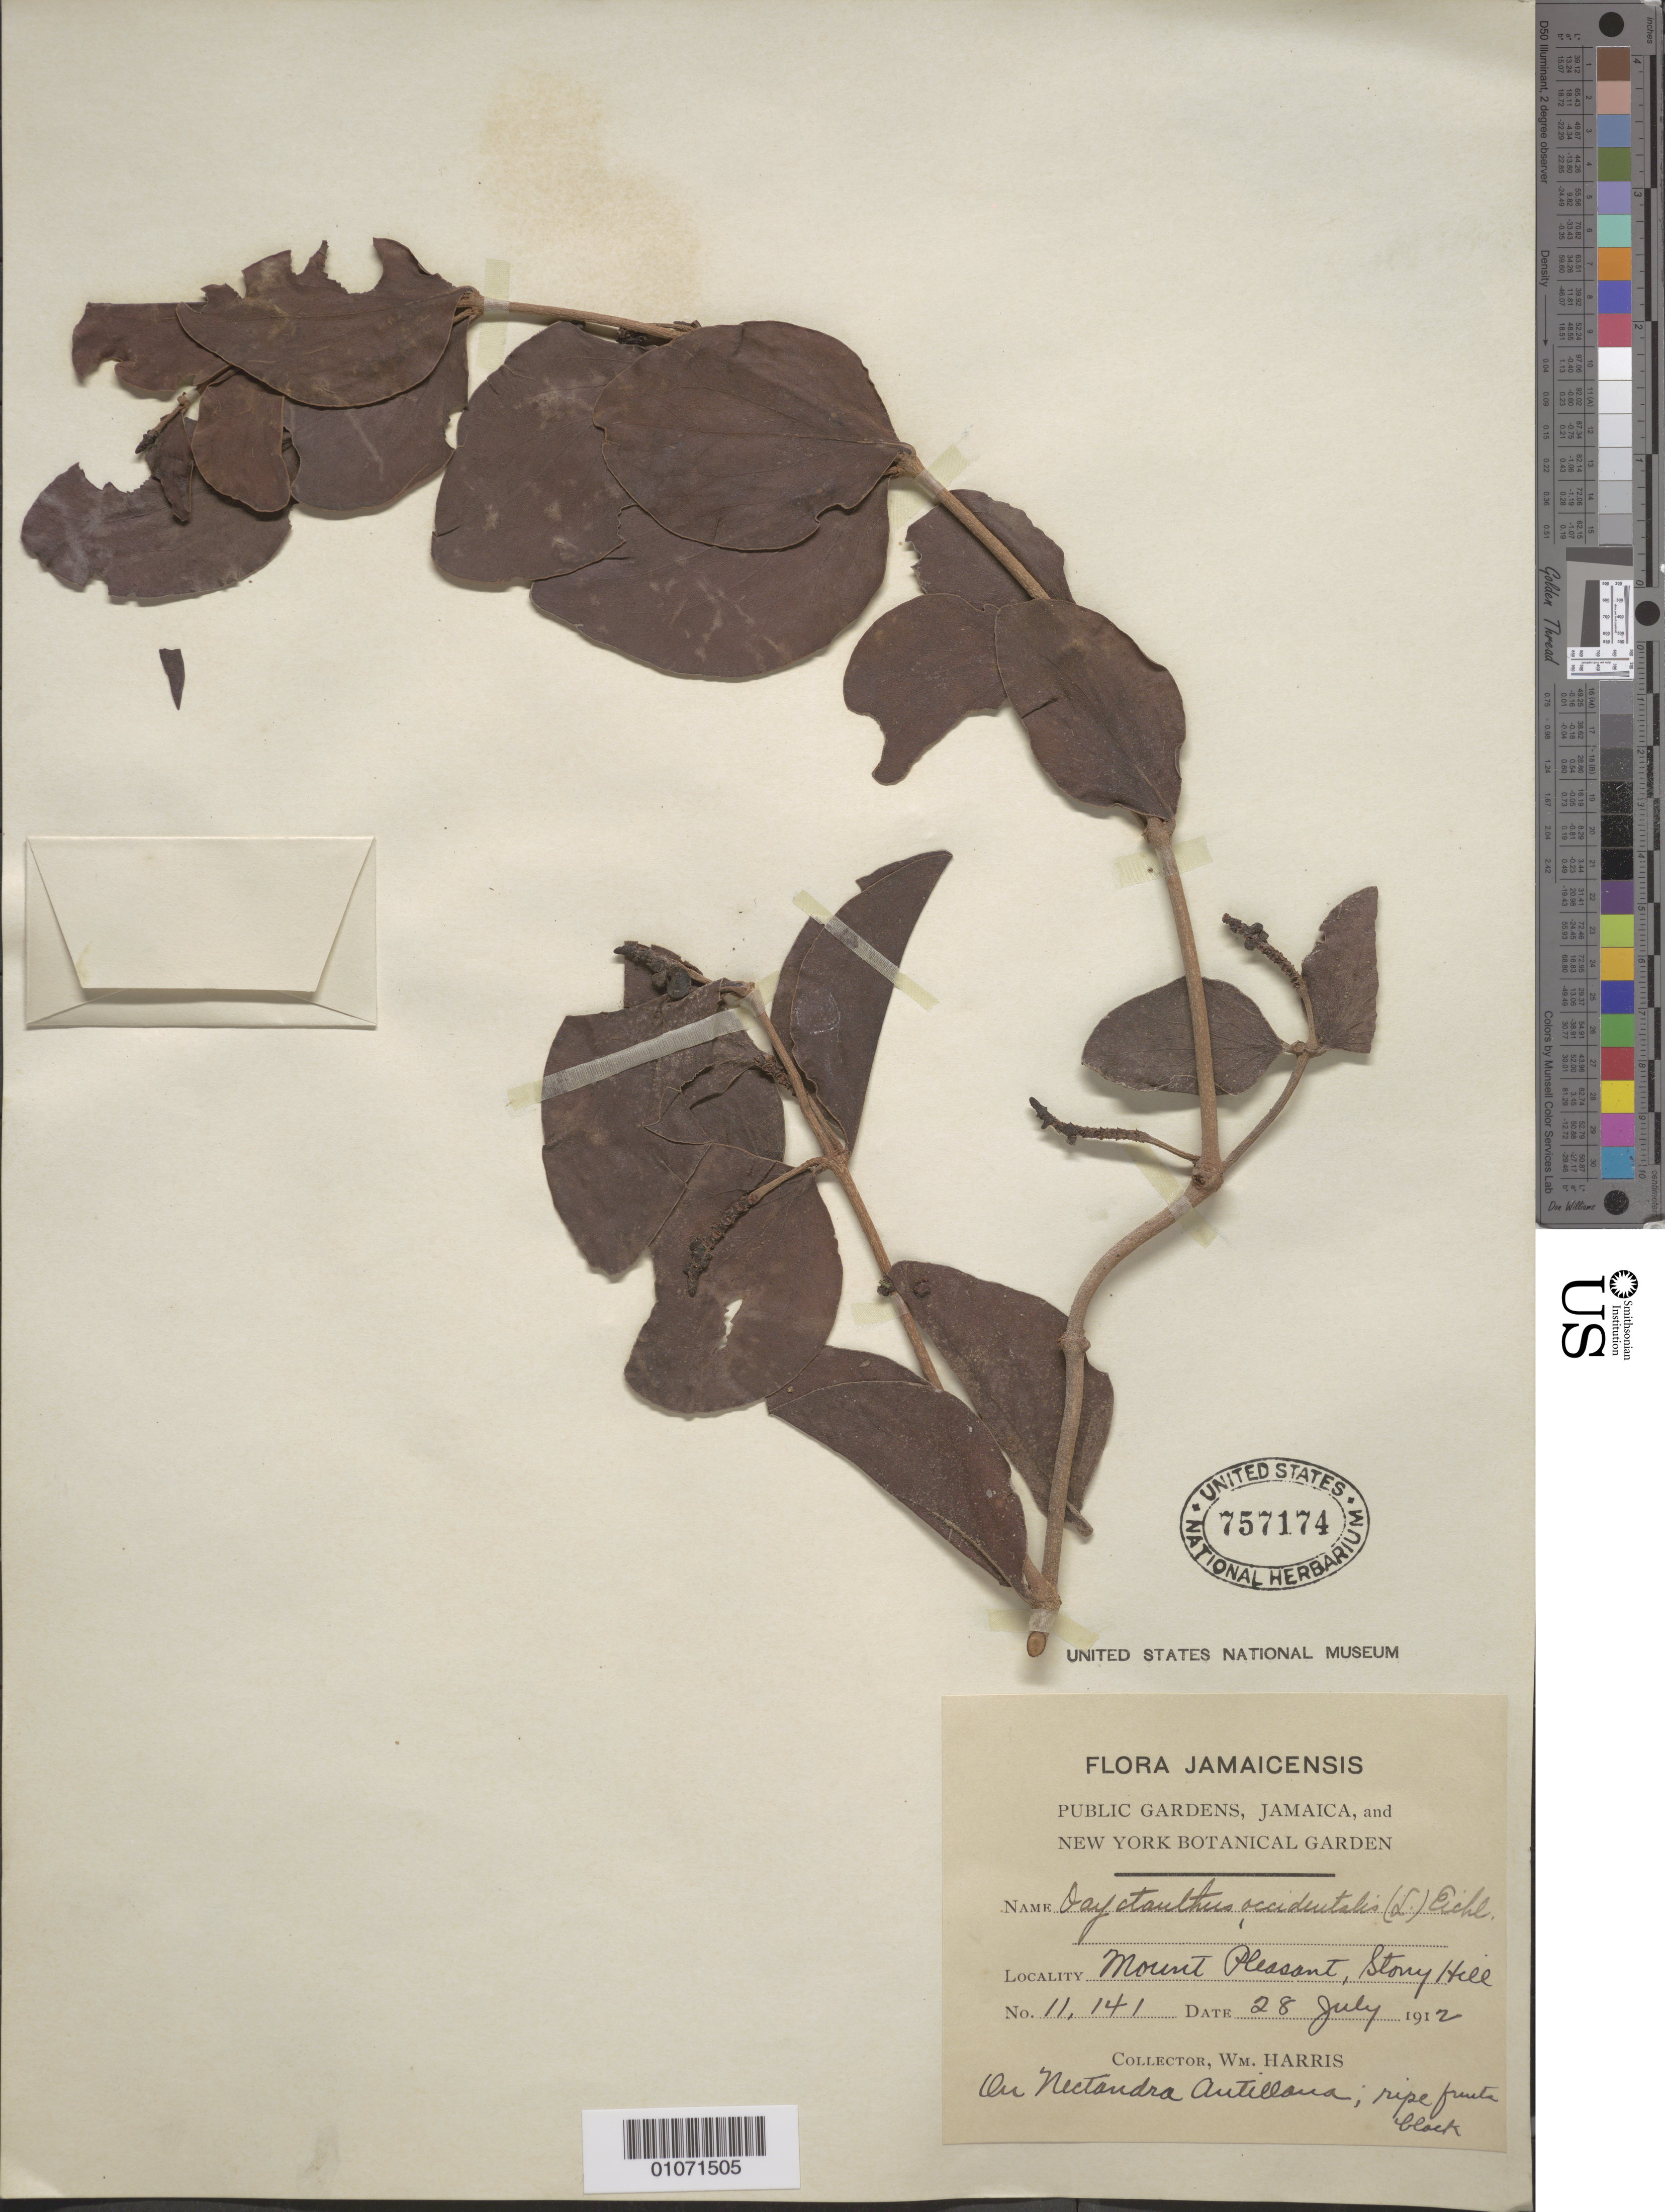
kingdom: Plantae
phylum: Tracheophyta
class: Magnoliopsida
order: Santalales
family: Loranthaceae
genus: Oryctanthus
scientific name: Oryctanthus occidentalis subsp. occidentalis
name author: (L.) Eichler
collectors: W. Harris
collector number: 11141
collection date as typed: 28 Jul 1912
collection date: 1912-07-28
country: Jamaica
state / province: Kingston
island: Jamaica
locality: Mount Pleasant, Stony Hill.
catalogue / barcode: US 757174